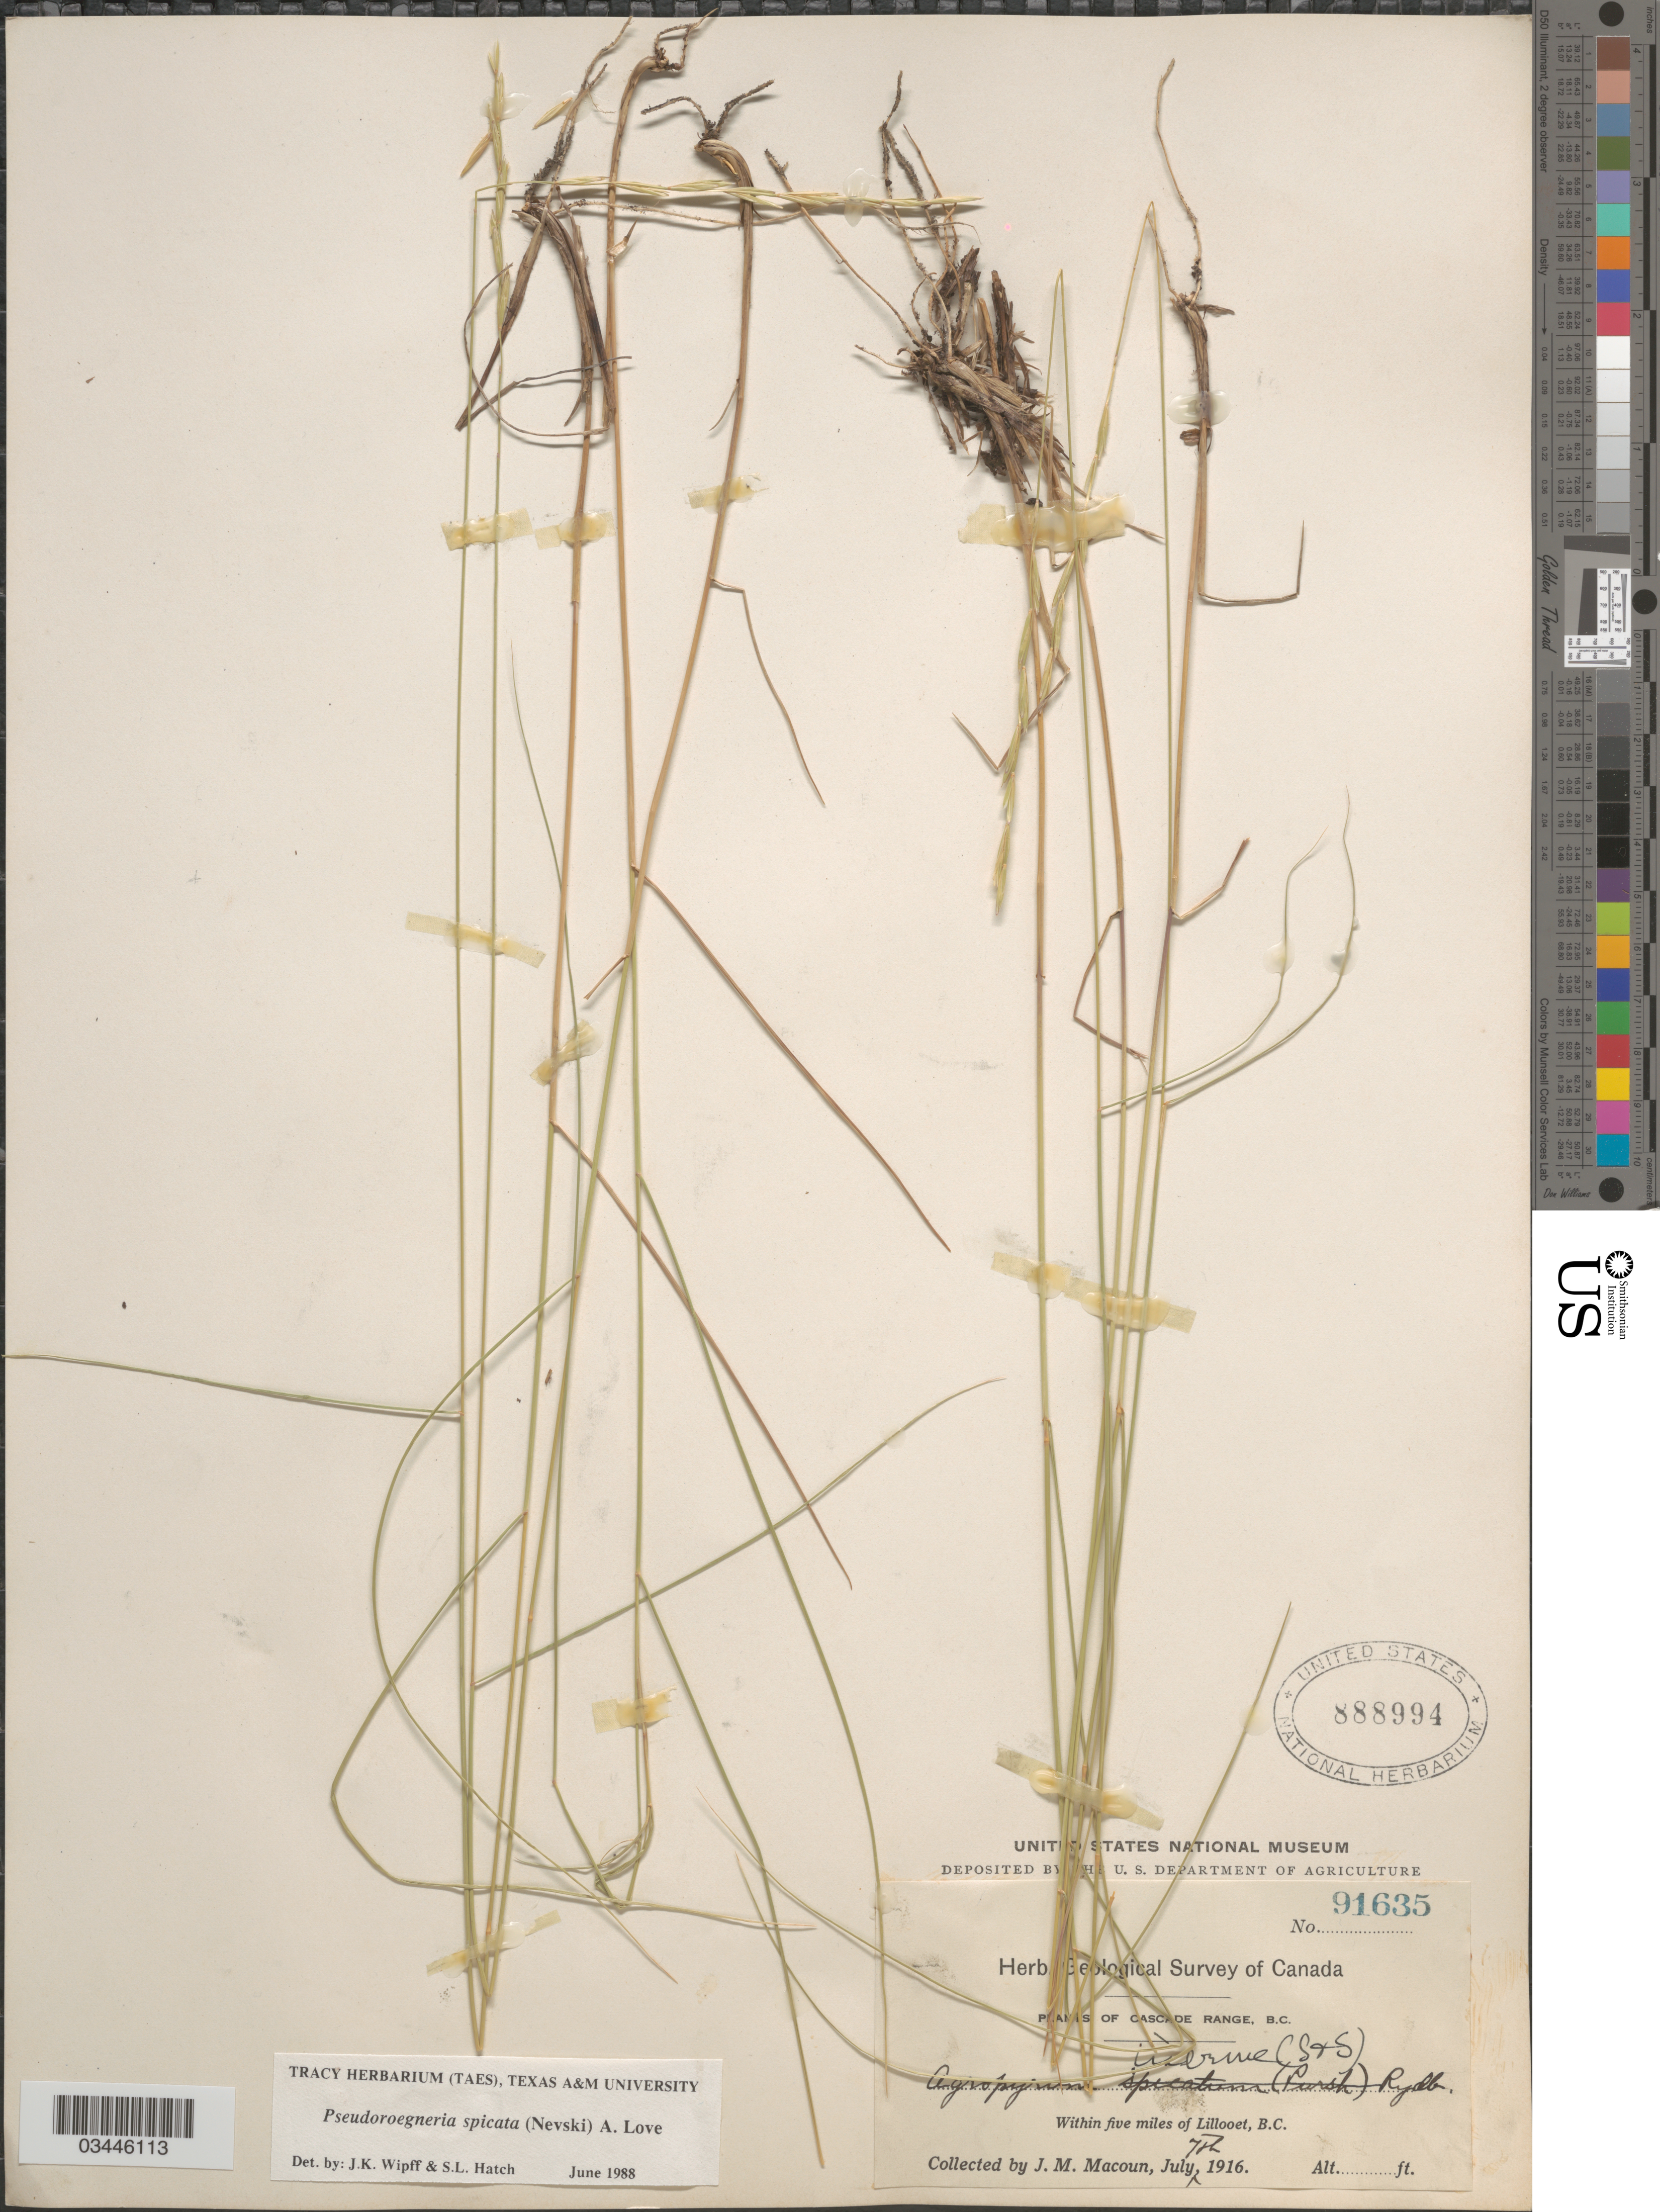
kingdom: Plantae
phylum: Tracheophyta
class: Liliopsida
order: Poales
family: Poaceae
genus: Pseudoroegneria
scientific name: Pseudoroegneria spicata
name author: (Pursh) Á. Löve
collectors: J. M. Macoun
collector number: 91635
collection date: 1916-07-07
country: Canada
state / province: British Columbia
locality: Geological Survey of Canada. Casc ade Range. Within five miles of Lillooet.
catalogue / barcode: US 888994